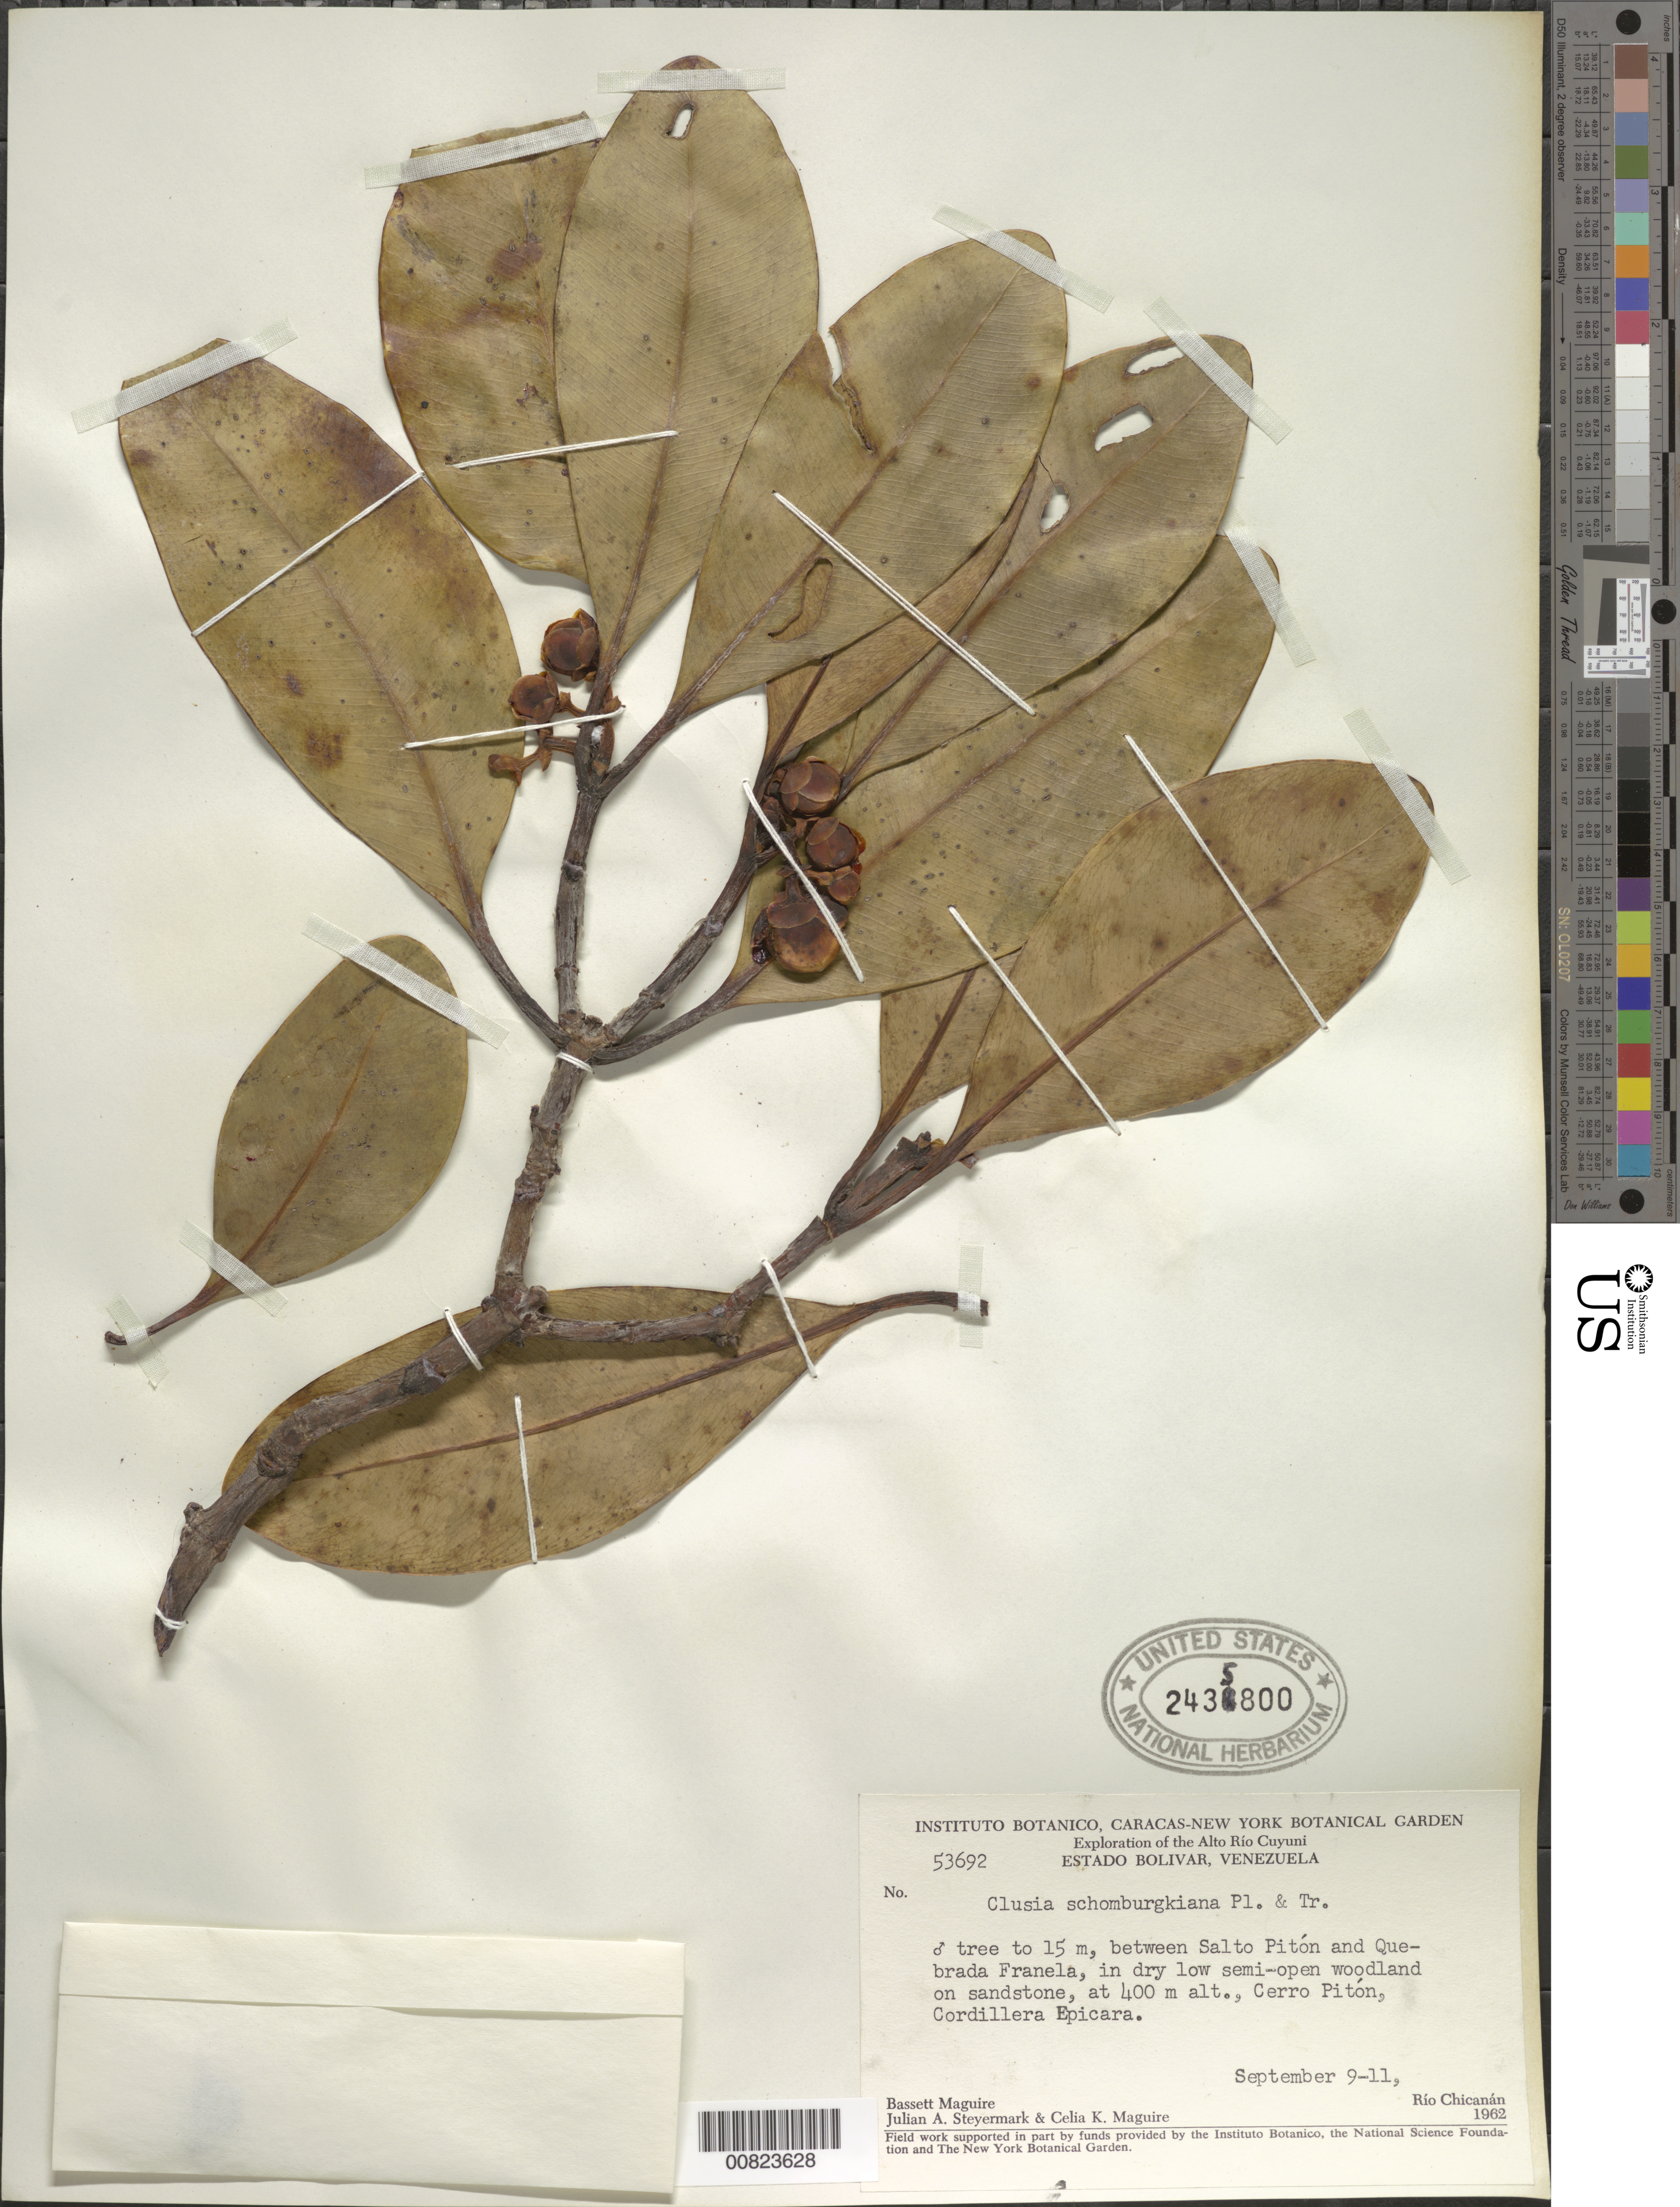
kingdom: Plantae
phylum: Tracheophyta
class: Magnoliopsida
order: Malpighiales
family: Clusiaceae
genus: Clusia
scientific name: Clusia schomburgkiana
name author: (Planch. & Triana) Benth. ex Engl.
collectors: B. Maguire, J. Steyermark & C. K. Maguire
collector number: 53692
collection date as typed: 9-Sep-62 to 11-Sep-62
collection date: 1962-09-09/1962-09-11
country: Venezuela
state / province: Bolívar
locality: Alto Río Cuyuni, Cerro Pitón, Cordillera Epicara, betw. Salto Pitón and Quebrada Franela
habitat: Dry low semi-open woodland on sandstone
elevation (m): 400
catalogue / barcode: US 2435800